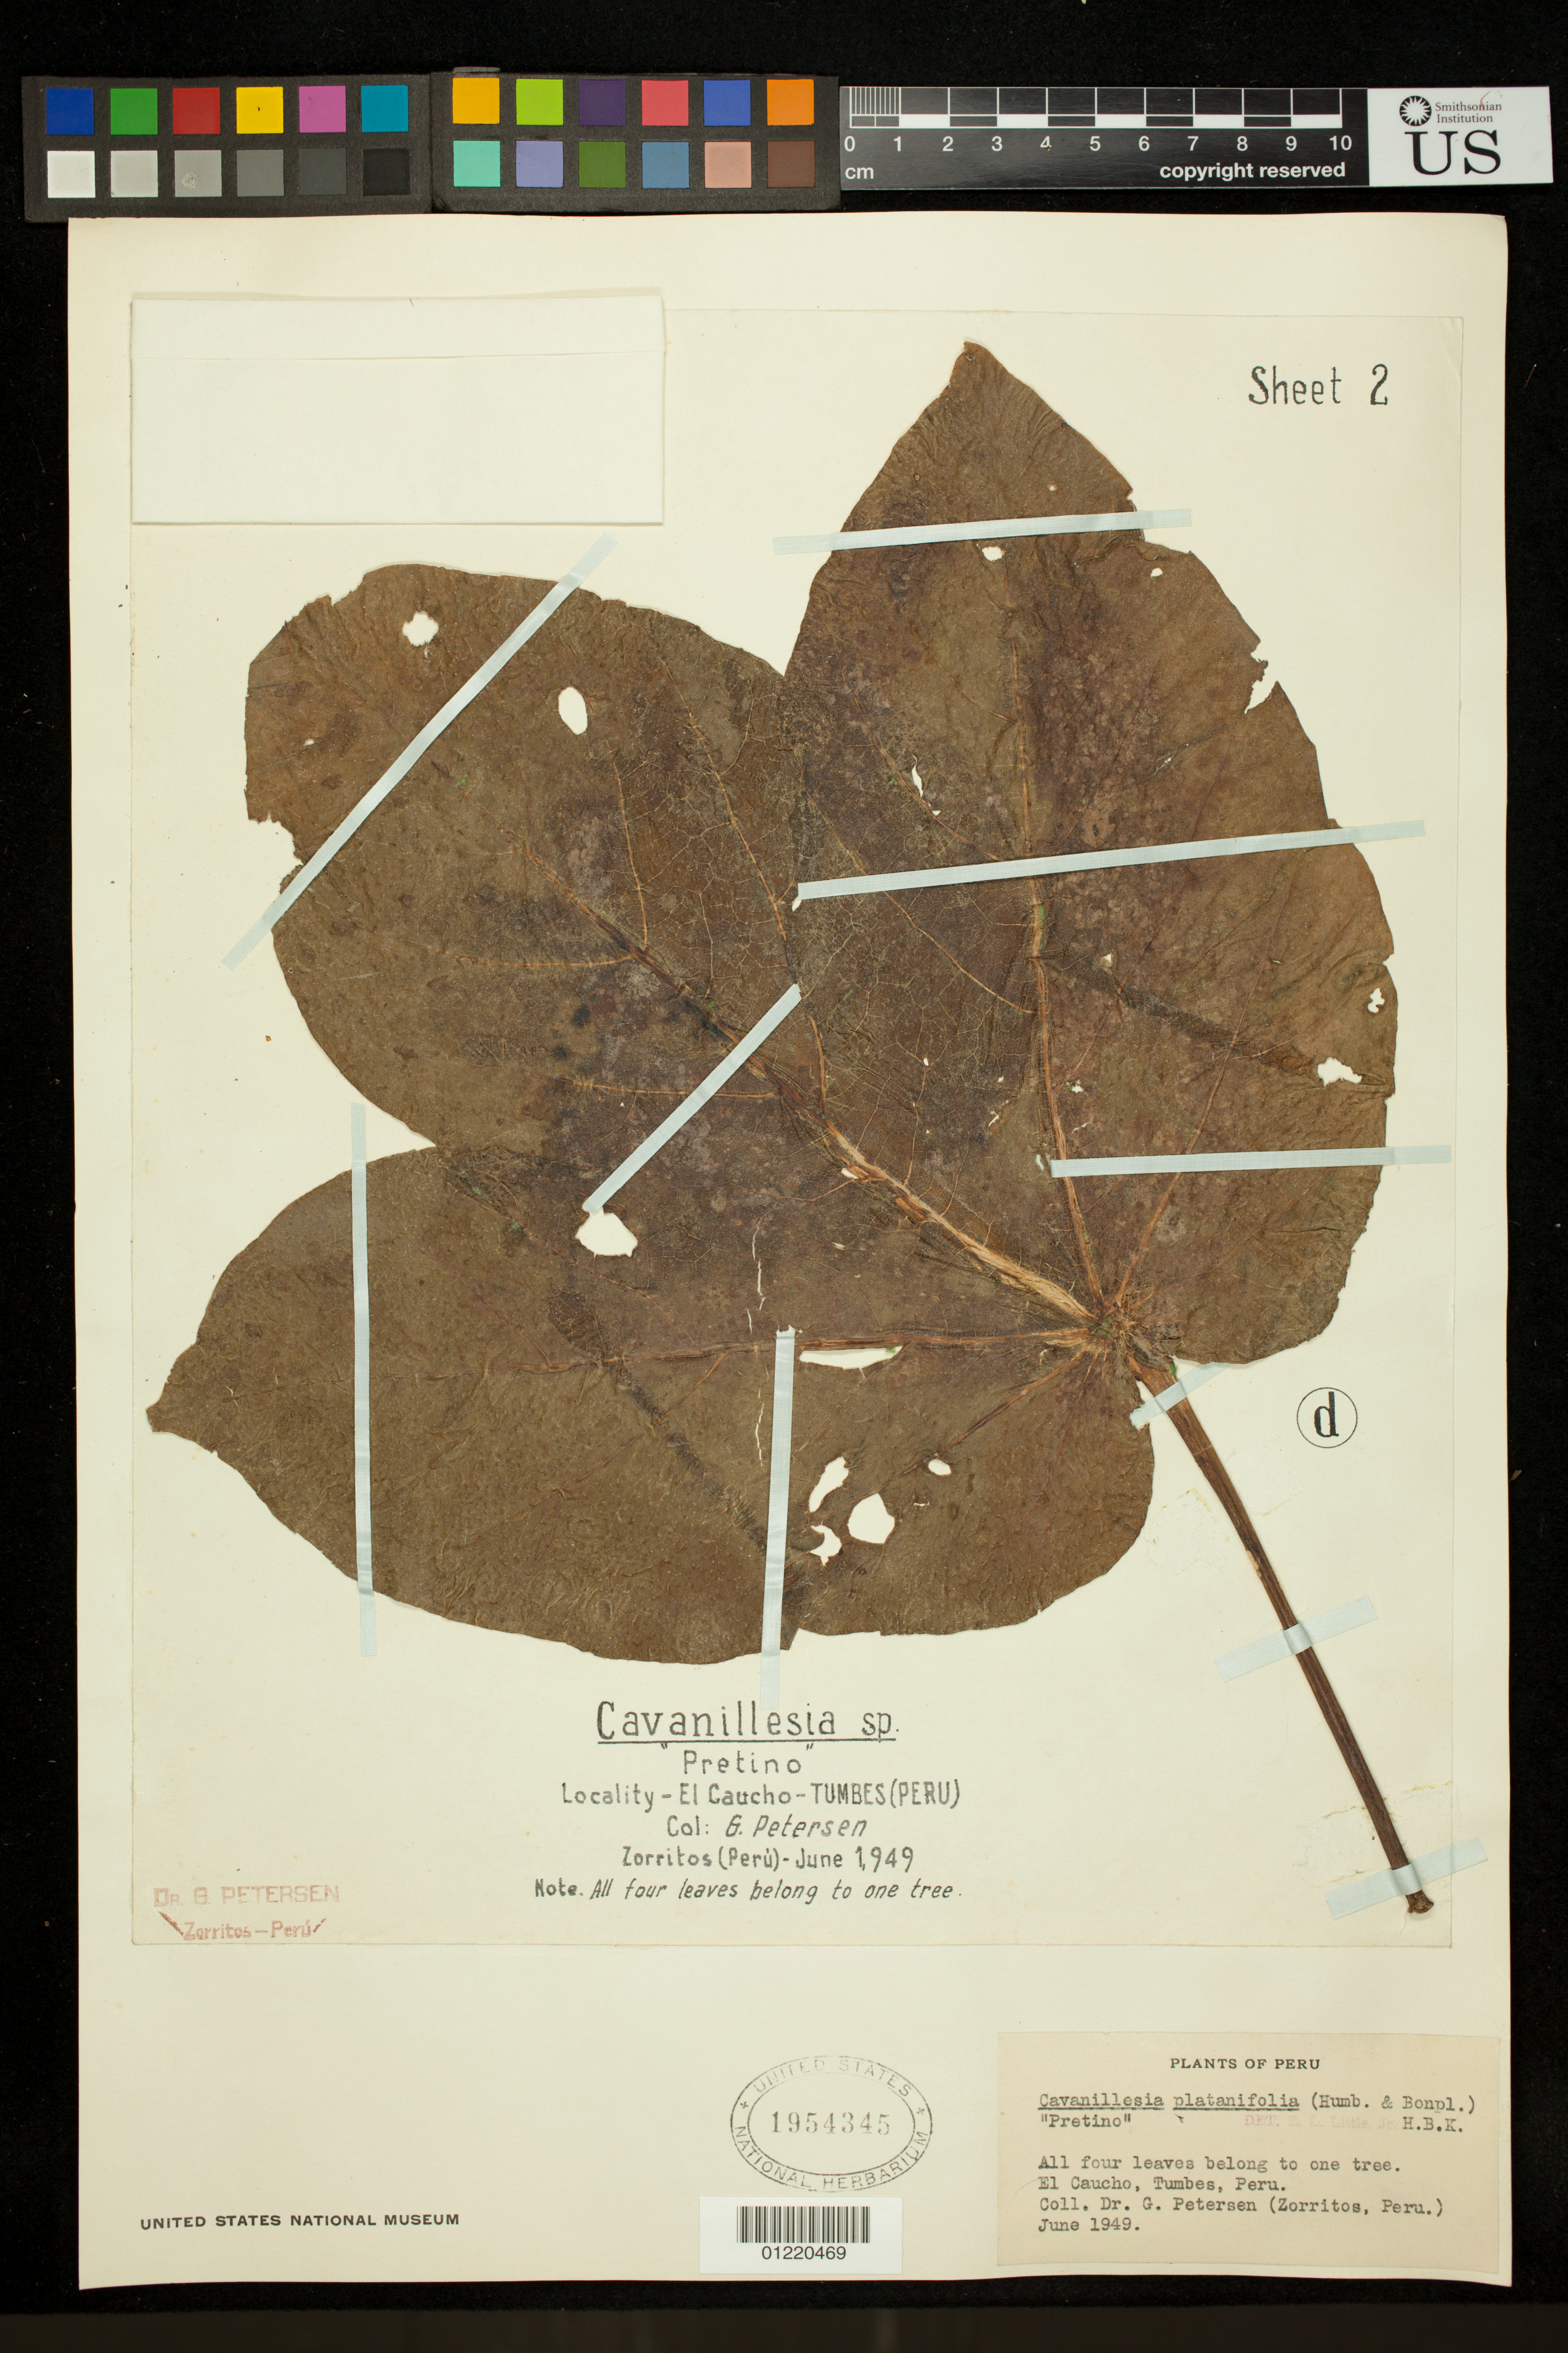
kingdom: Plantae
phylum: Tracheophyta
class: Magnoliopsida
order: Malvales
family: Malvaceae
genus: Cavanillesia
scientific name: Cavanillesia platanifolia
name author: (Bonpl.) Kunth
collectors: G. Petersen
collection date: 1949-06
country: Peru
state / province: Tumbes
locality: El Caucho, Tumbes, Peru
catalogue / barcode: US 1954345